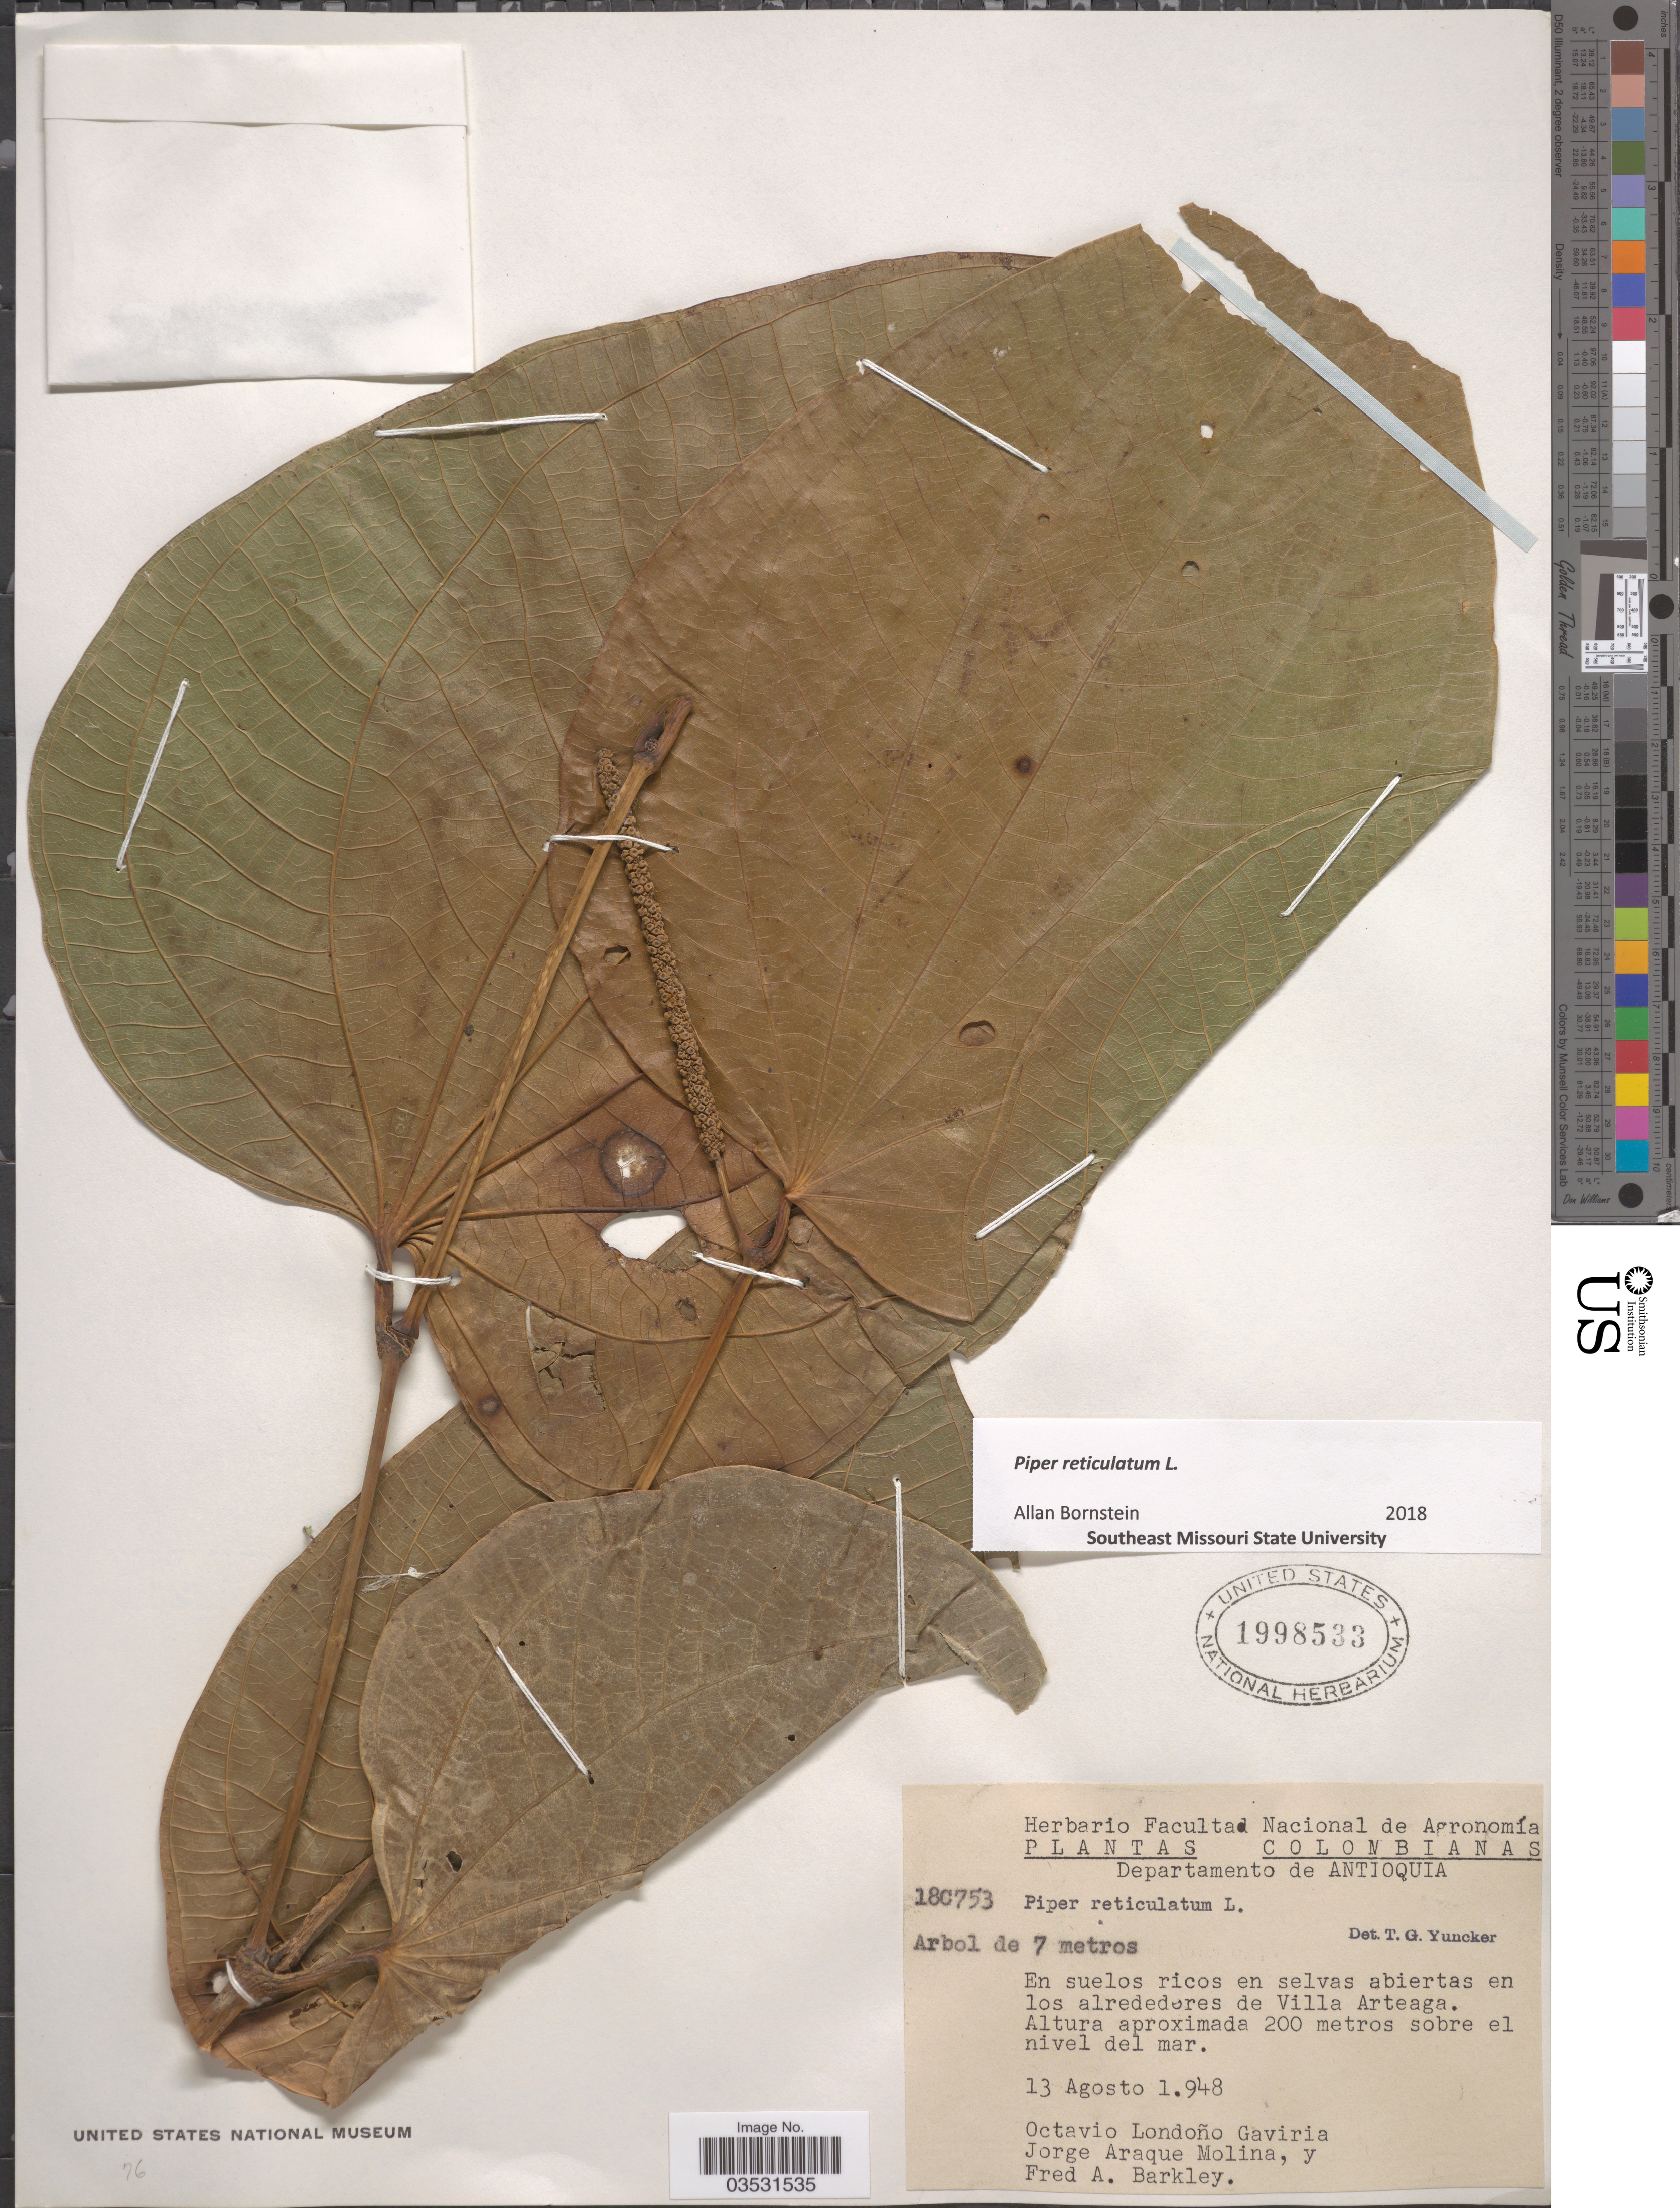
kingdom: Plantae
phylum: Tracheophyta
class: Magnoliopsida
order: Piperales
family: Piperaceae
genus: Piper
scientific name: Piper reticulatum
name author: L.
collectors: O. L. Gaviria, J. A. Molina & F. A. Barkley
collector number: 18C753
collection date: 1948-08-13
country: Colombia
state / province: Antioquia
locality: Departamento de Antioquia. En suelos ricos en selvas abiertas en los alrededores de Villa Arteaga.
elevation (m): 200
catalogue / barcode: US 1998533